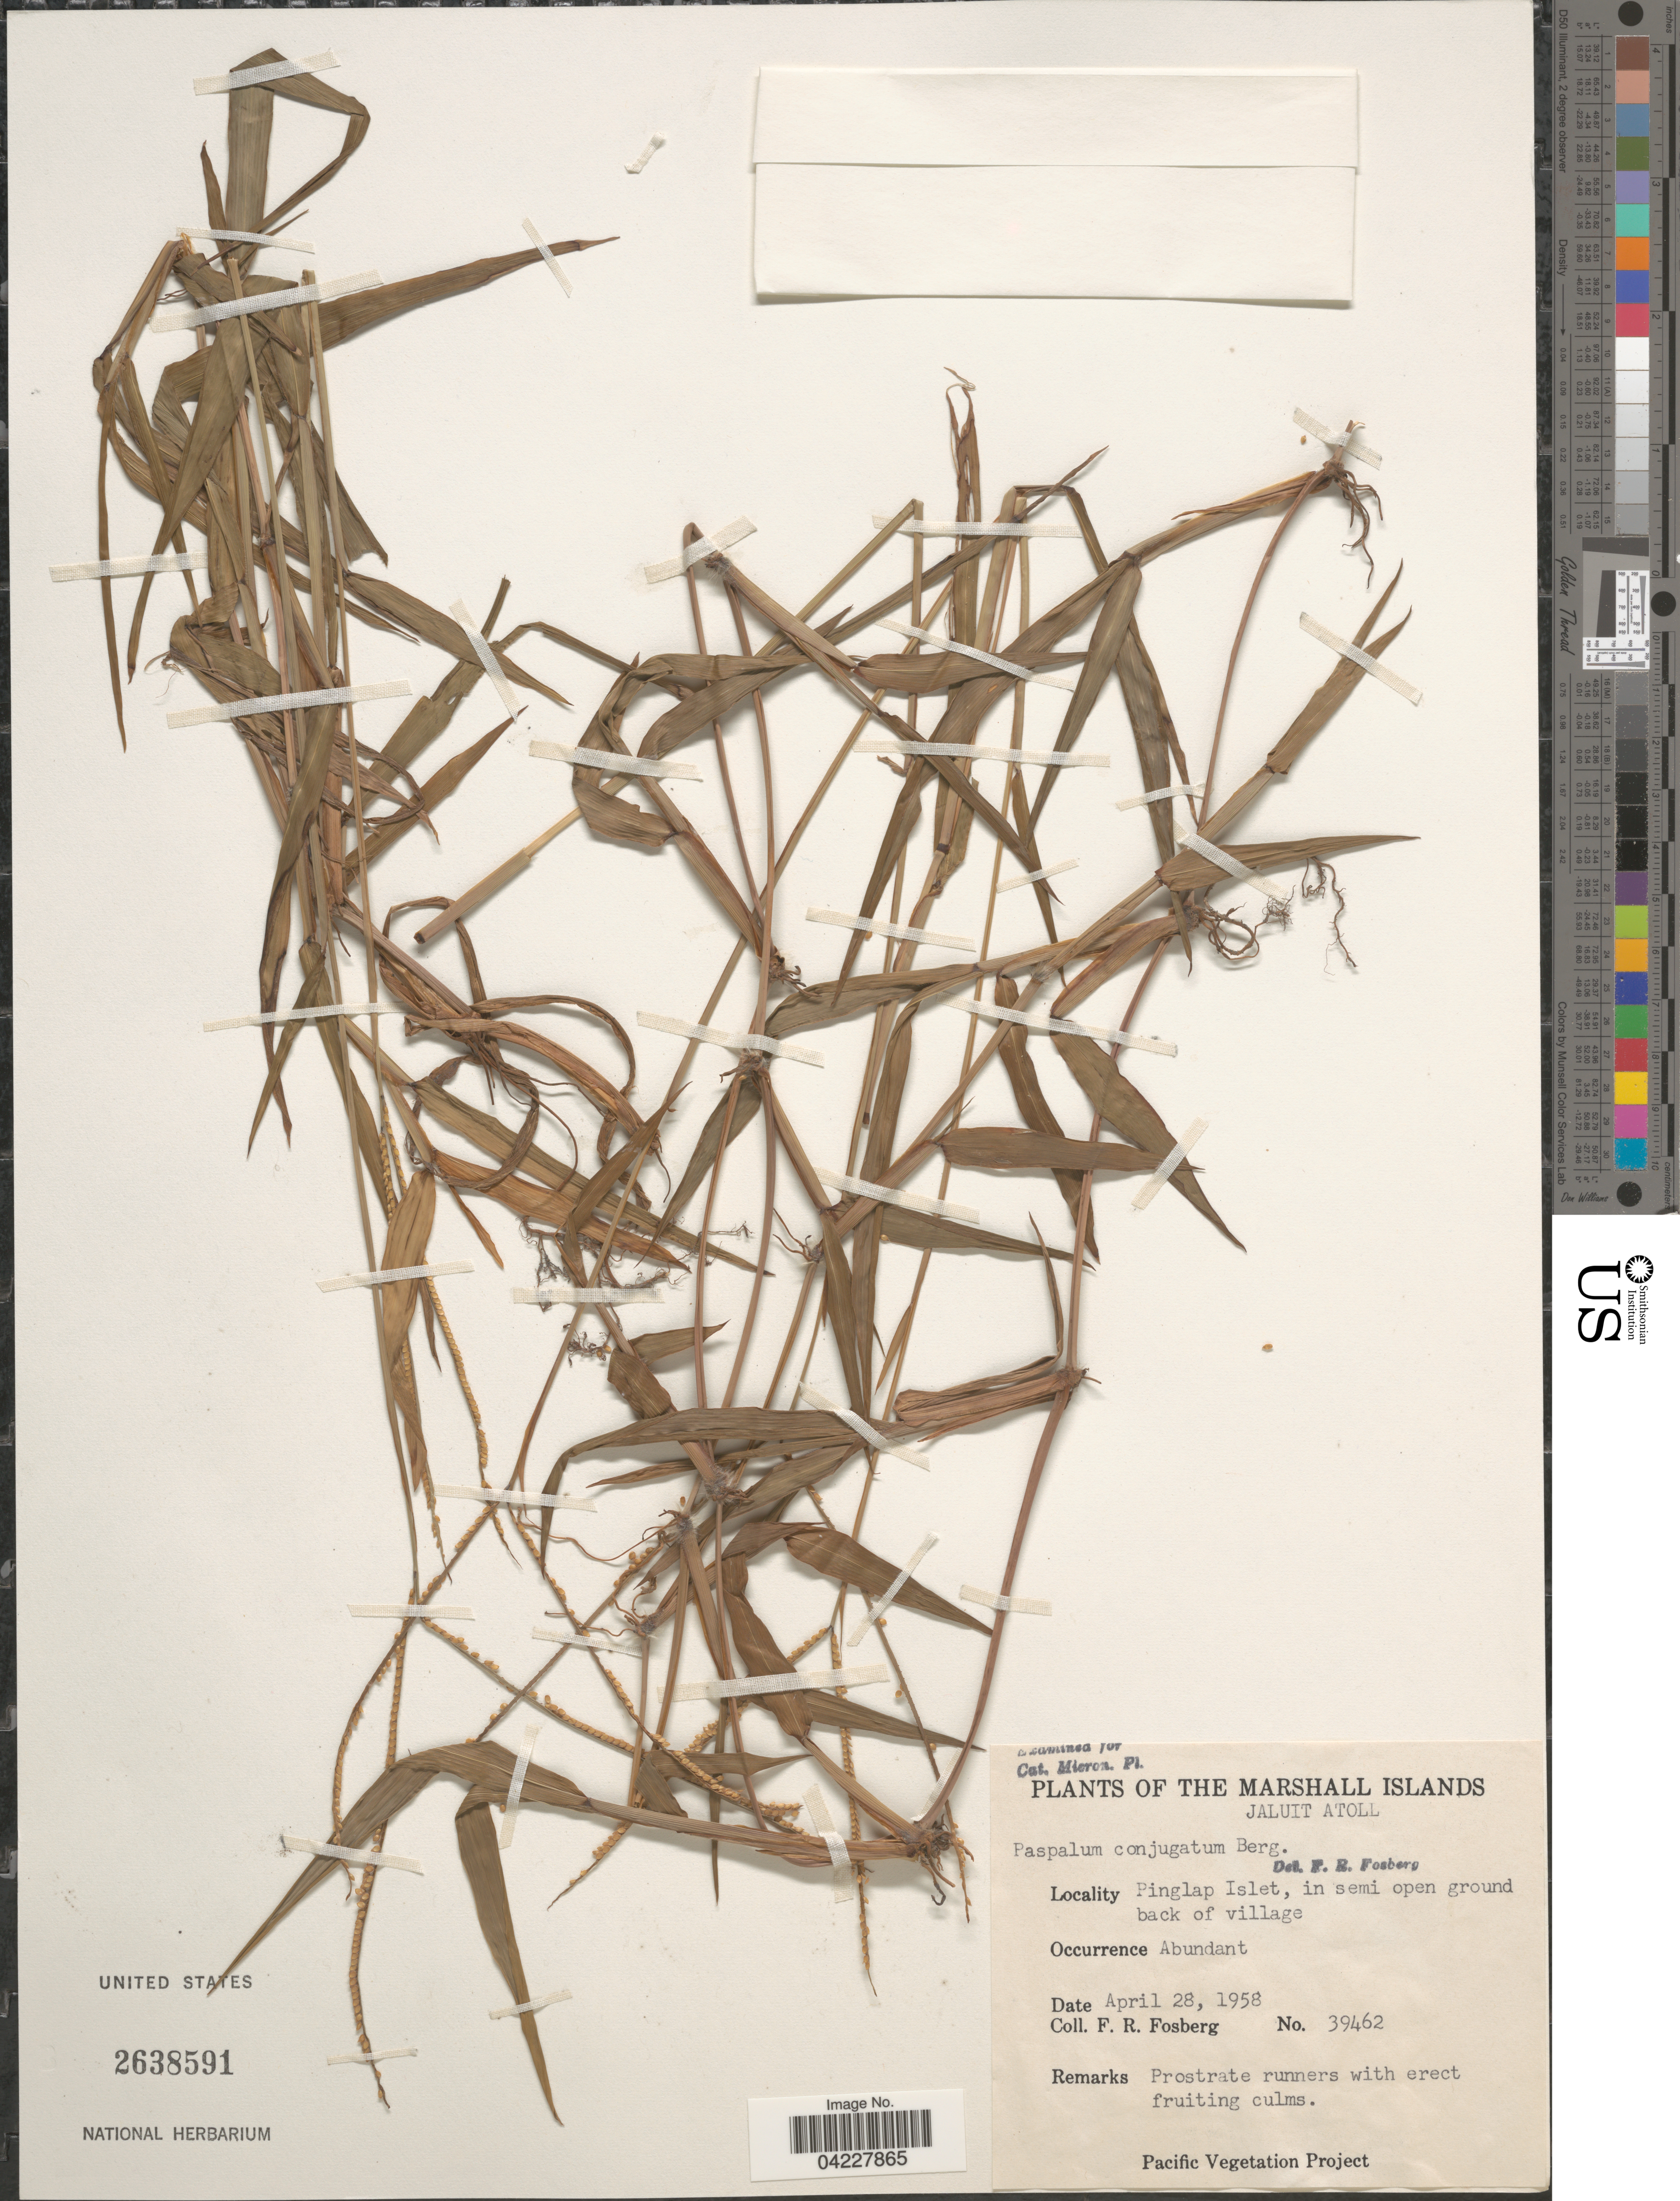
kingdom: Plantae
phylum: Tracheophyta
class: Liliopsida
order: Poales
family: Poaceae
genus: Paspalum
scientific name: Paspalum conjugatum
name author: P.J. Bergius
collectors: F. R. Fosberg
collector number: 39462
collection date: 1958-04-28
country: Marshall Islands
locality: Jaluit Atoll. Pinglap Islet, in semi open ground back of village.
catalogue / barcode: US 2638591